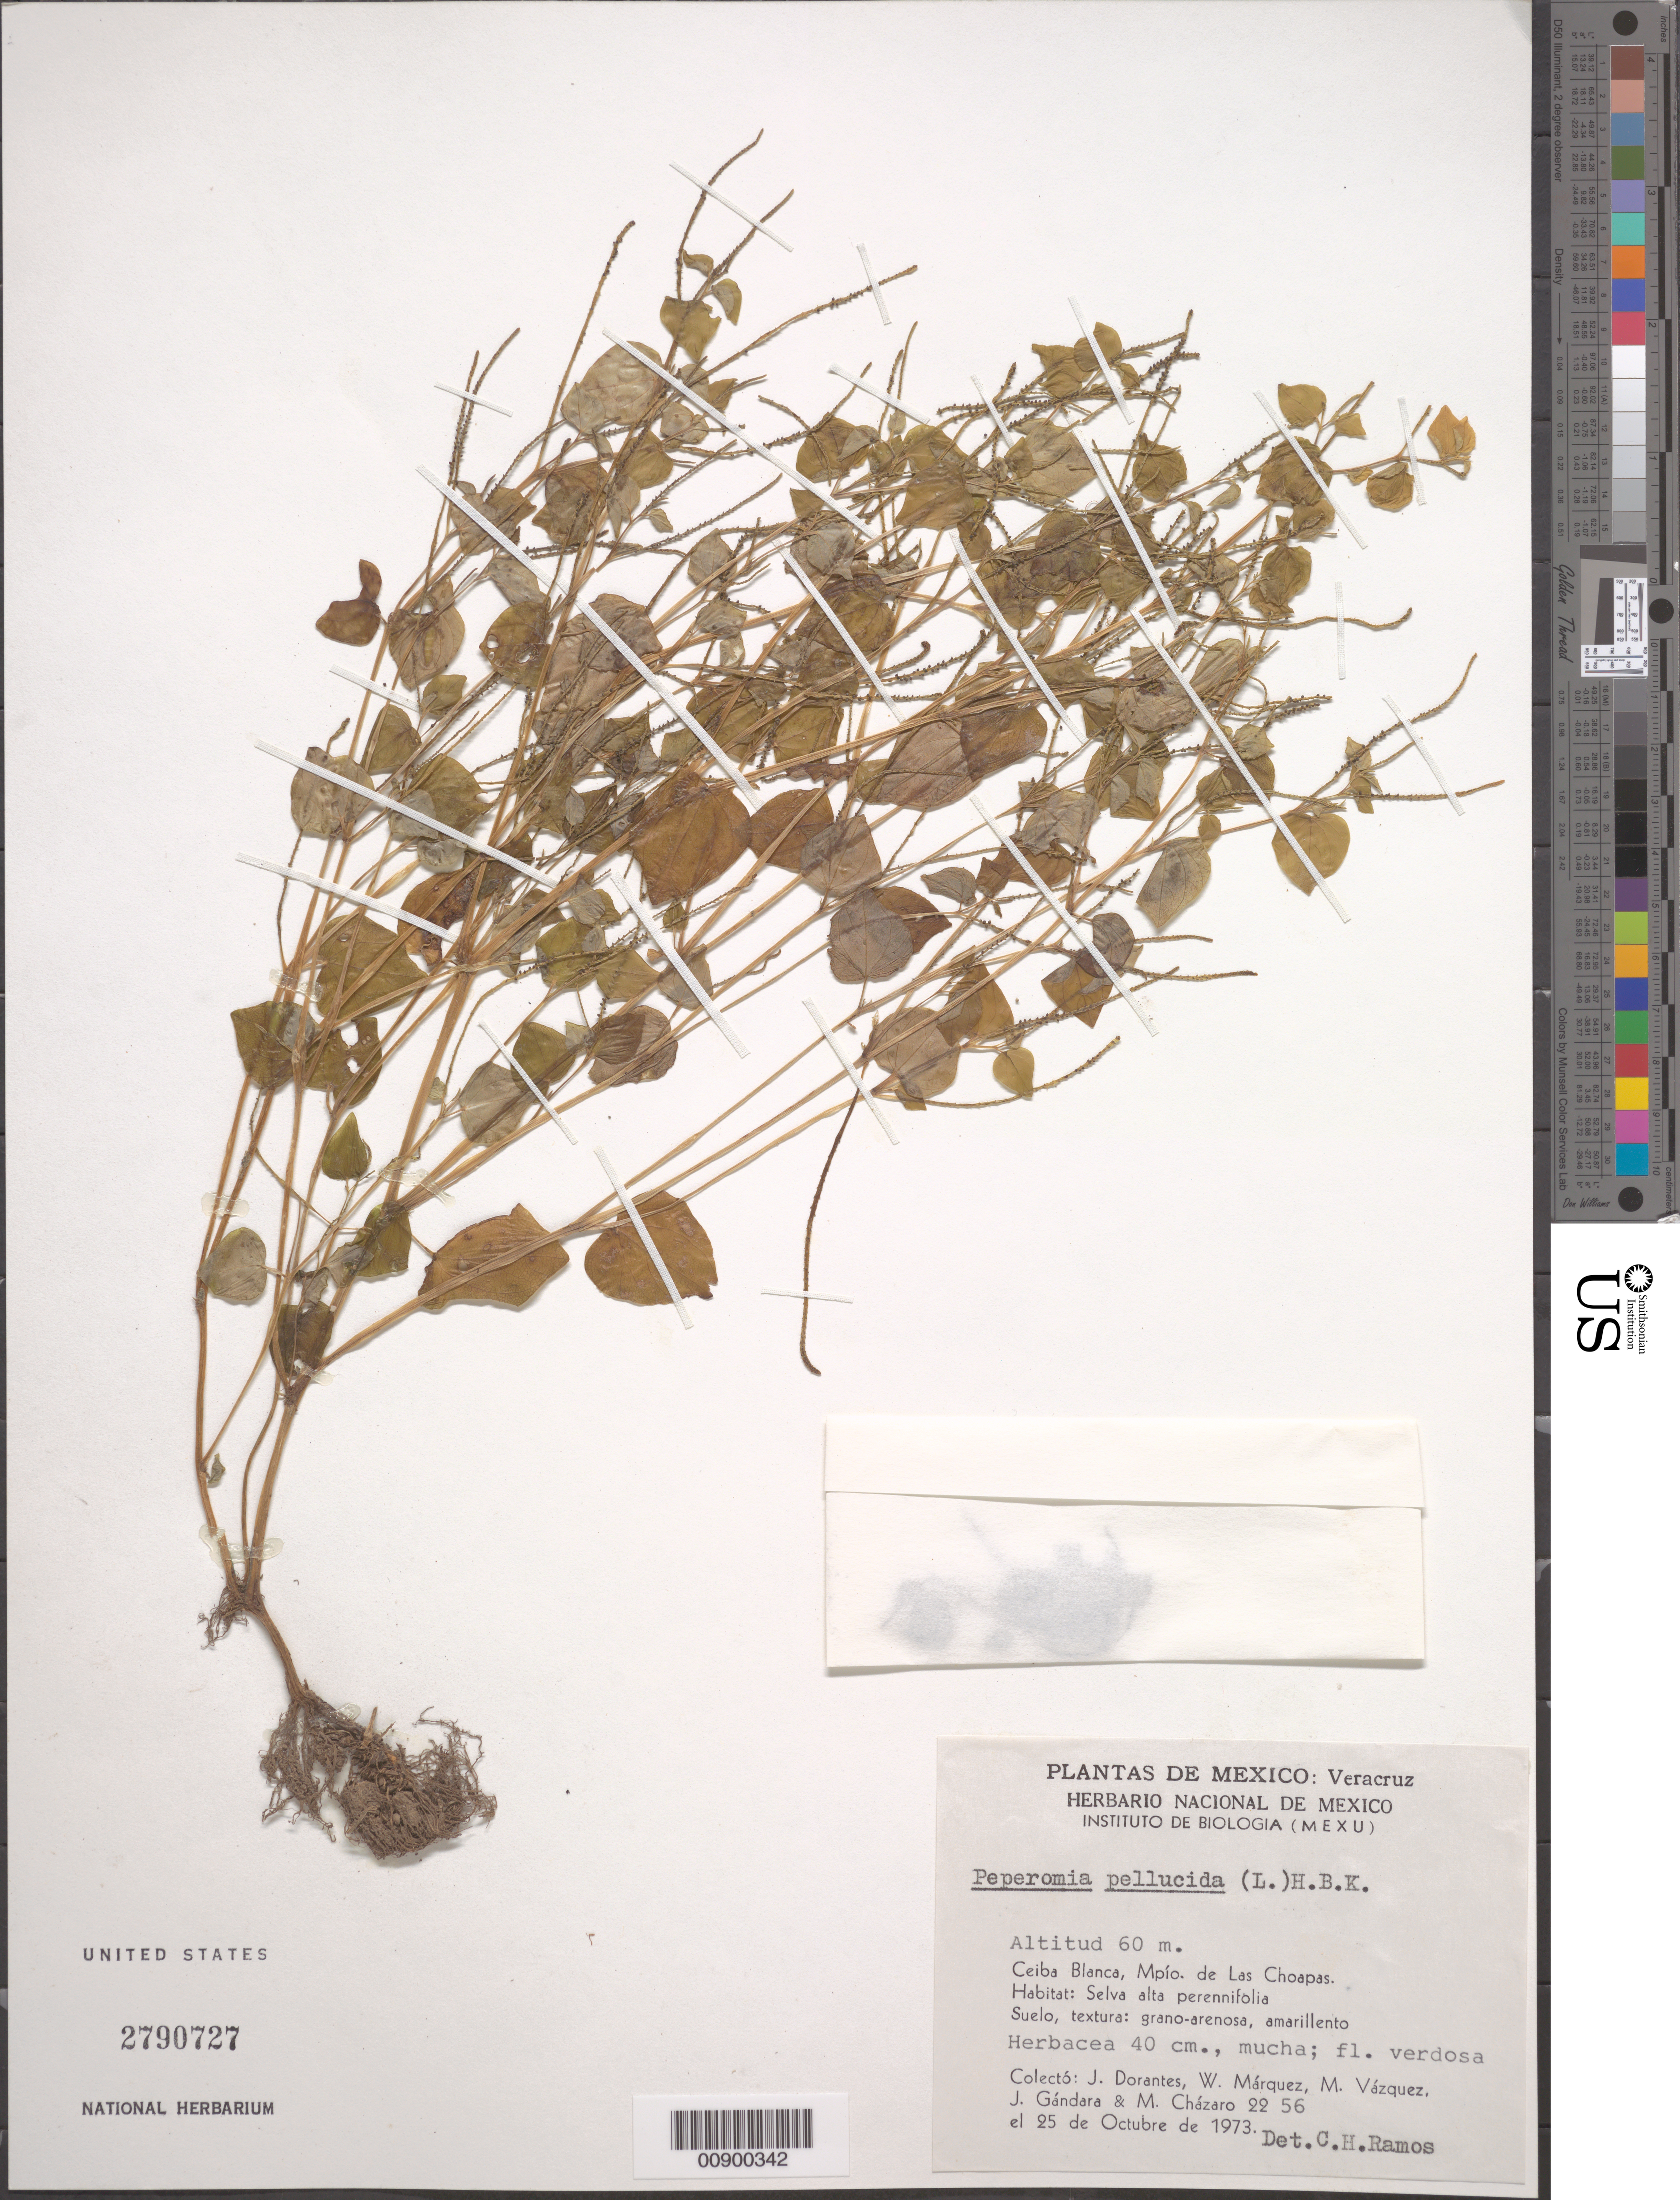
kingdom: Plantae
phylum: Tracheophyta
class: Magnoliopsida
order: Piperales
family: Piperaceae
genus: Peperomia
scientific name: Peperomia pellucida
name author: (L.) Kunth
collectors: J. Dorantes, W. Marquez, M. Vázquez, J. M. Gándara & M. de J. Cházaro Basáñoez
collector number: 2256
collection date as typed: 25 Oct 1973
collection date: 1973-10-25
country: Mexico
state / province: Veracruz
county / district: Choapas, Las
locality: Ceiba Blanca, Municipio de las Choapas, Veracruz.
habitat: Selva alta perennifolia. Suelo, textura: grano-arenosa, amarillento.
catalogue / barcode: US 2790727